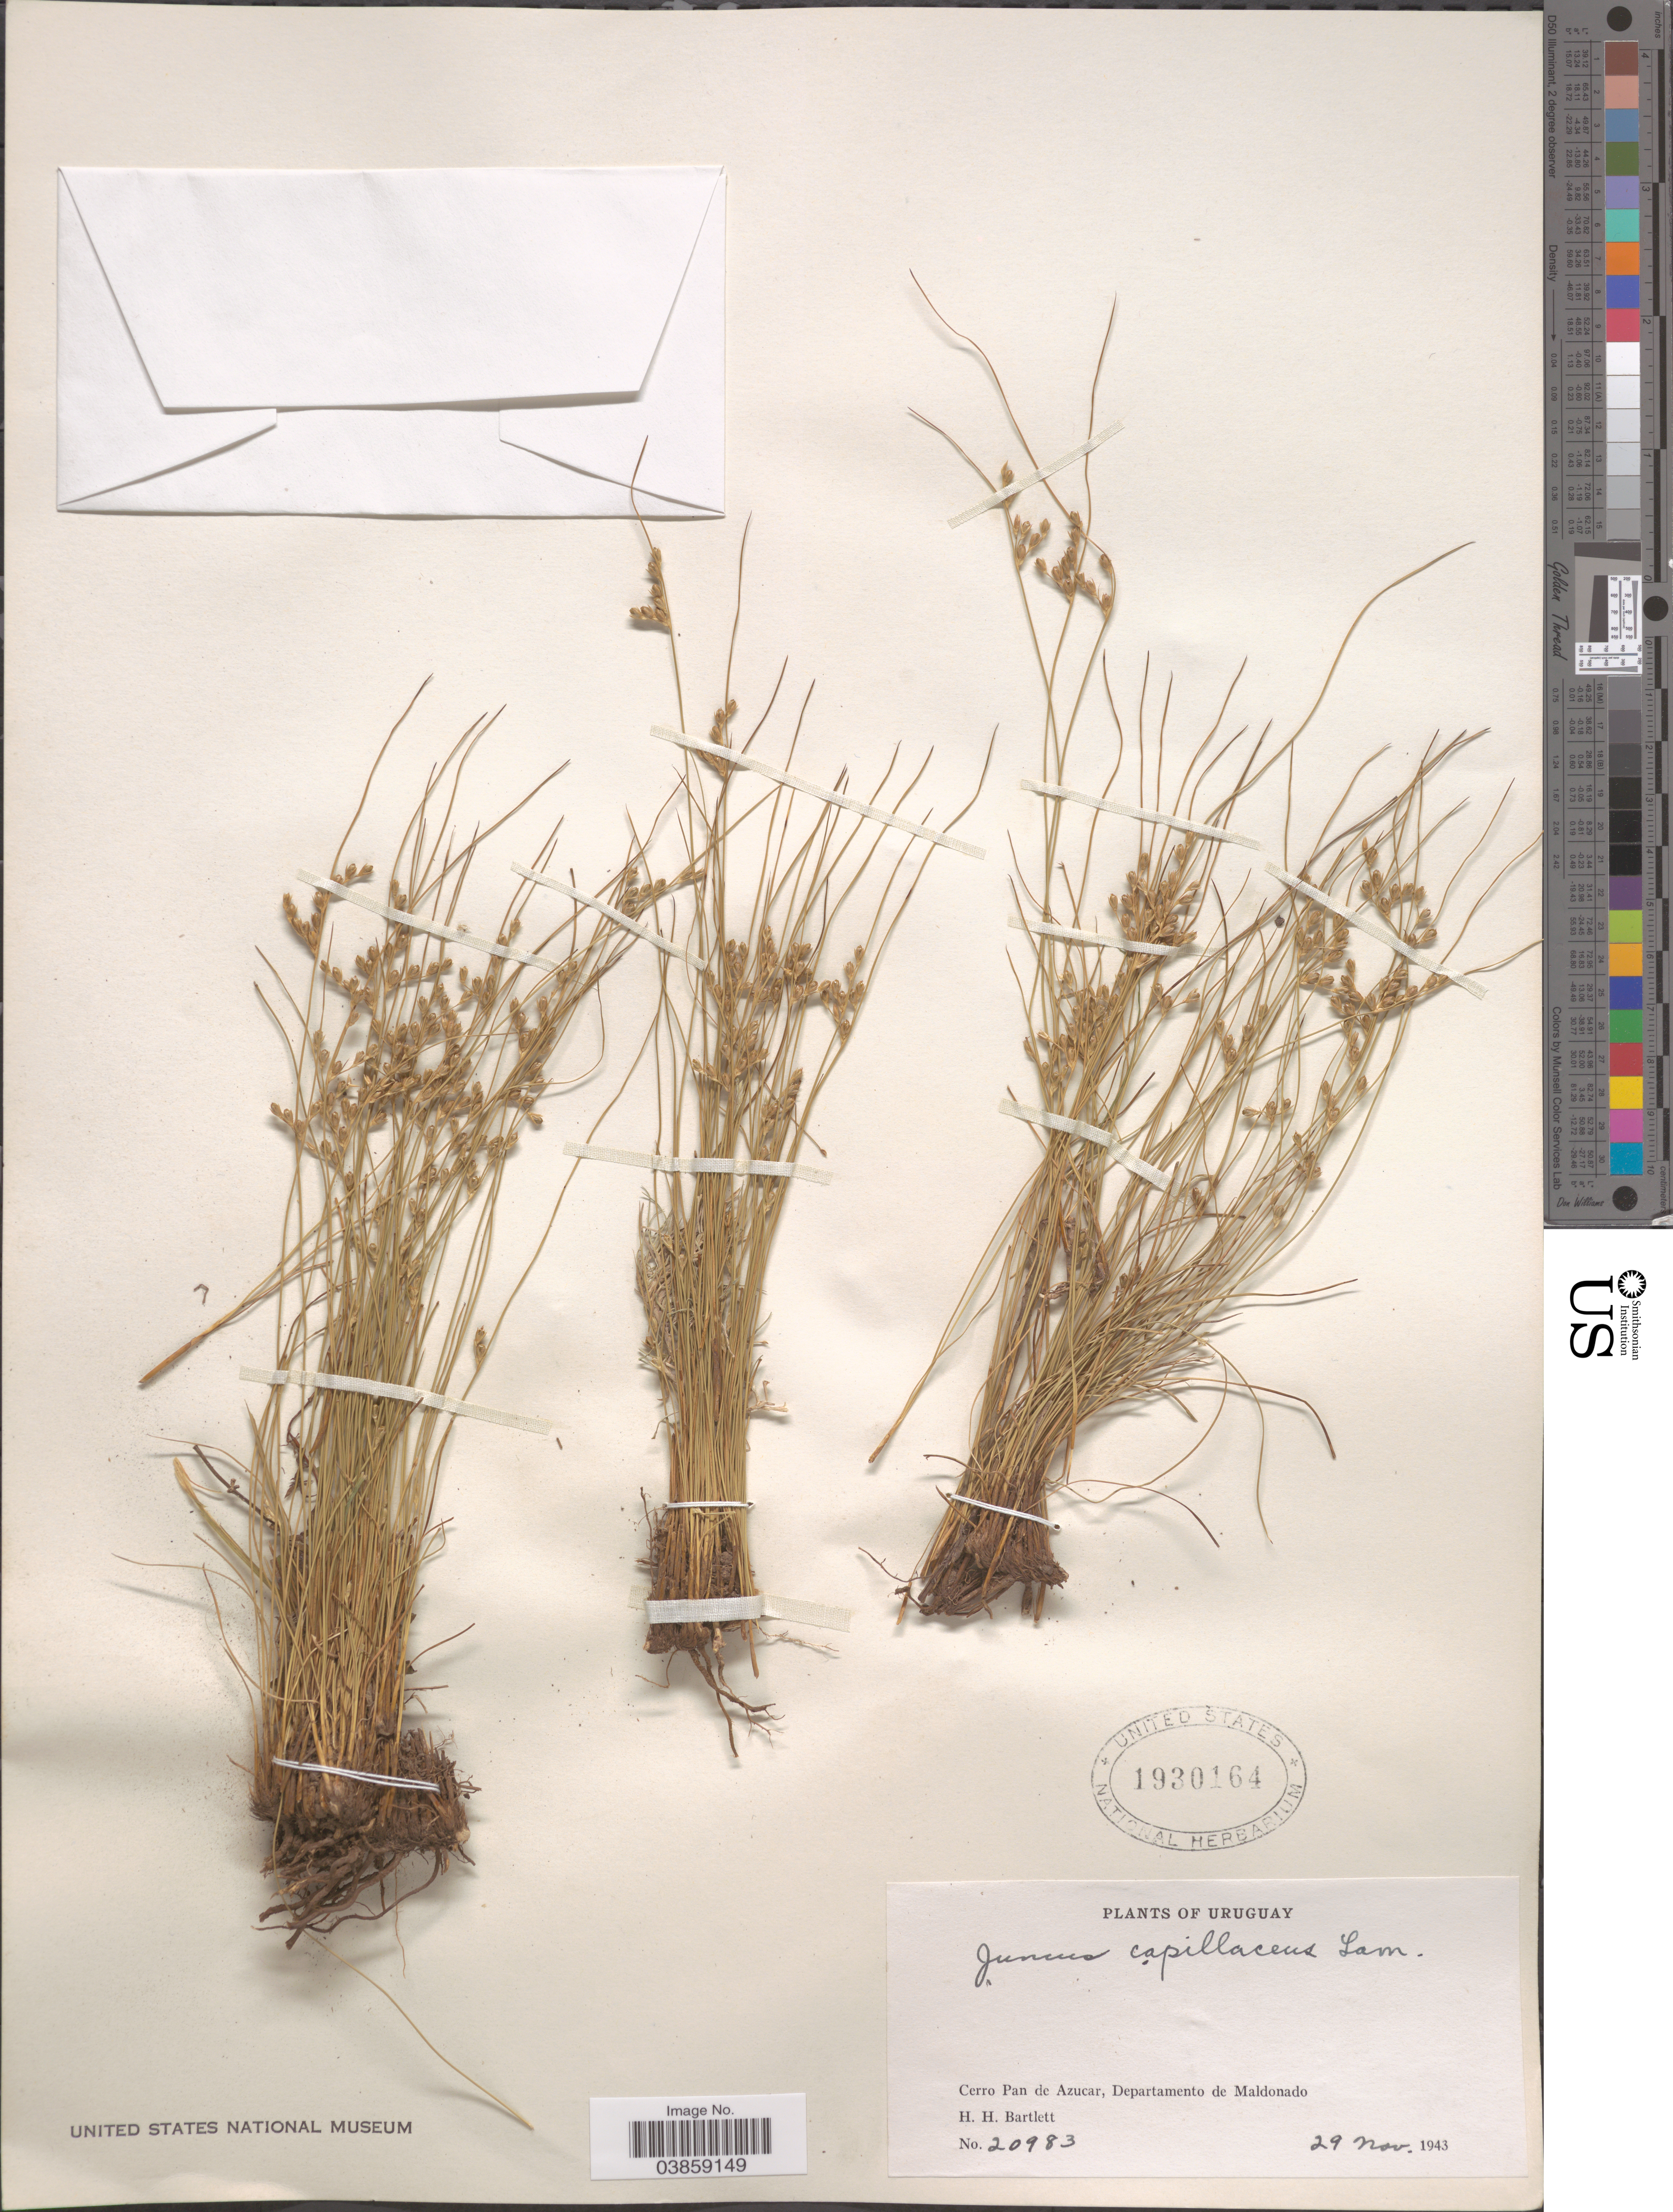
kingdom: Plantae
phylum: Tracheophyta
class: Liliopsida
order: Poales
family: Juncaceae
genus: Juncus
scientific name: Juncus capillaceus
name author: Lam.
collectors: H. H. Bartlett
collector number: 20983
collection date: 1943-11-29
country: Uruguay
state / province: Maldonado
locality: Cerro Pan de Azucar, Departamento de Maldonado.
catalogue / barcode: US 1930164